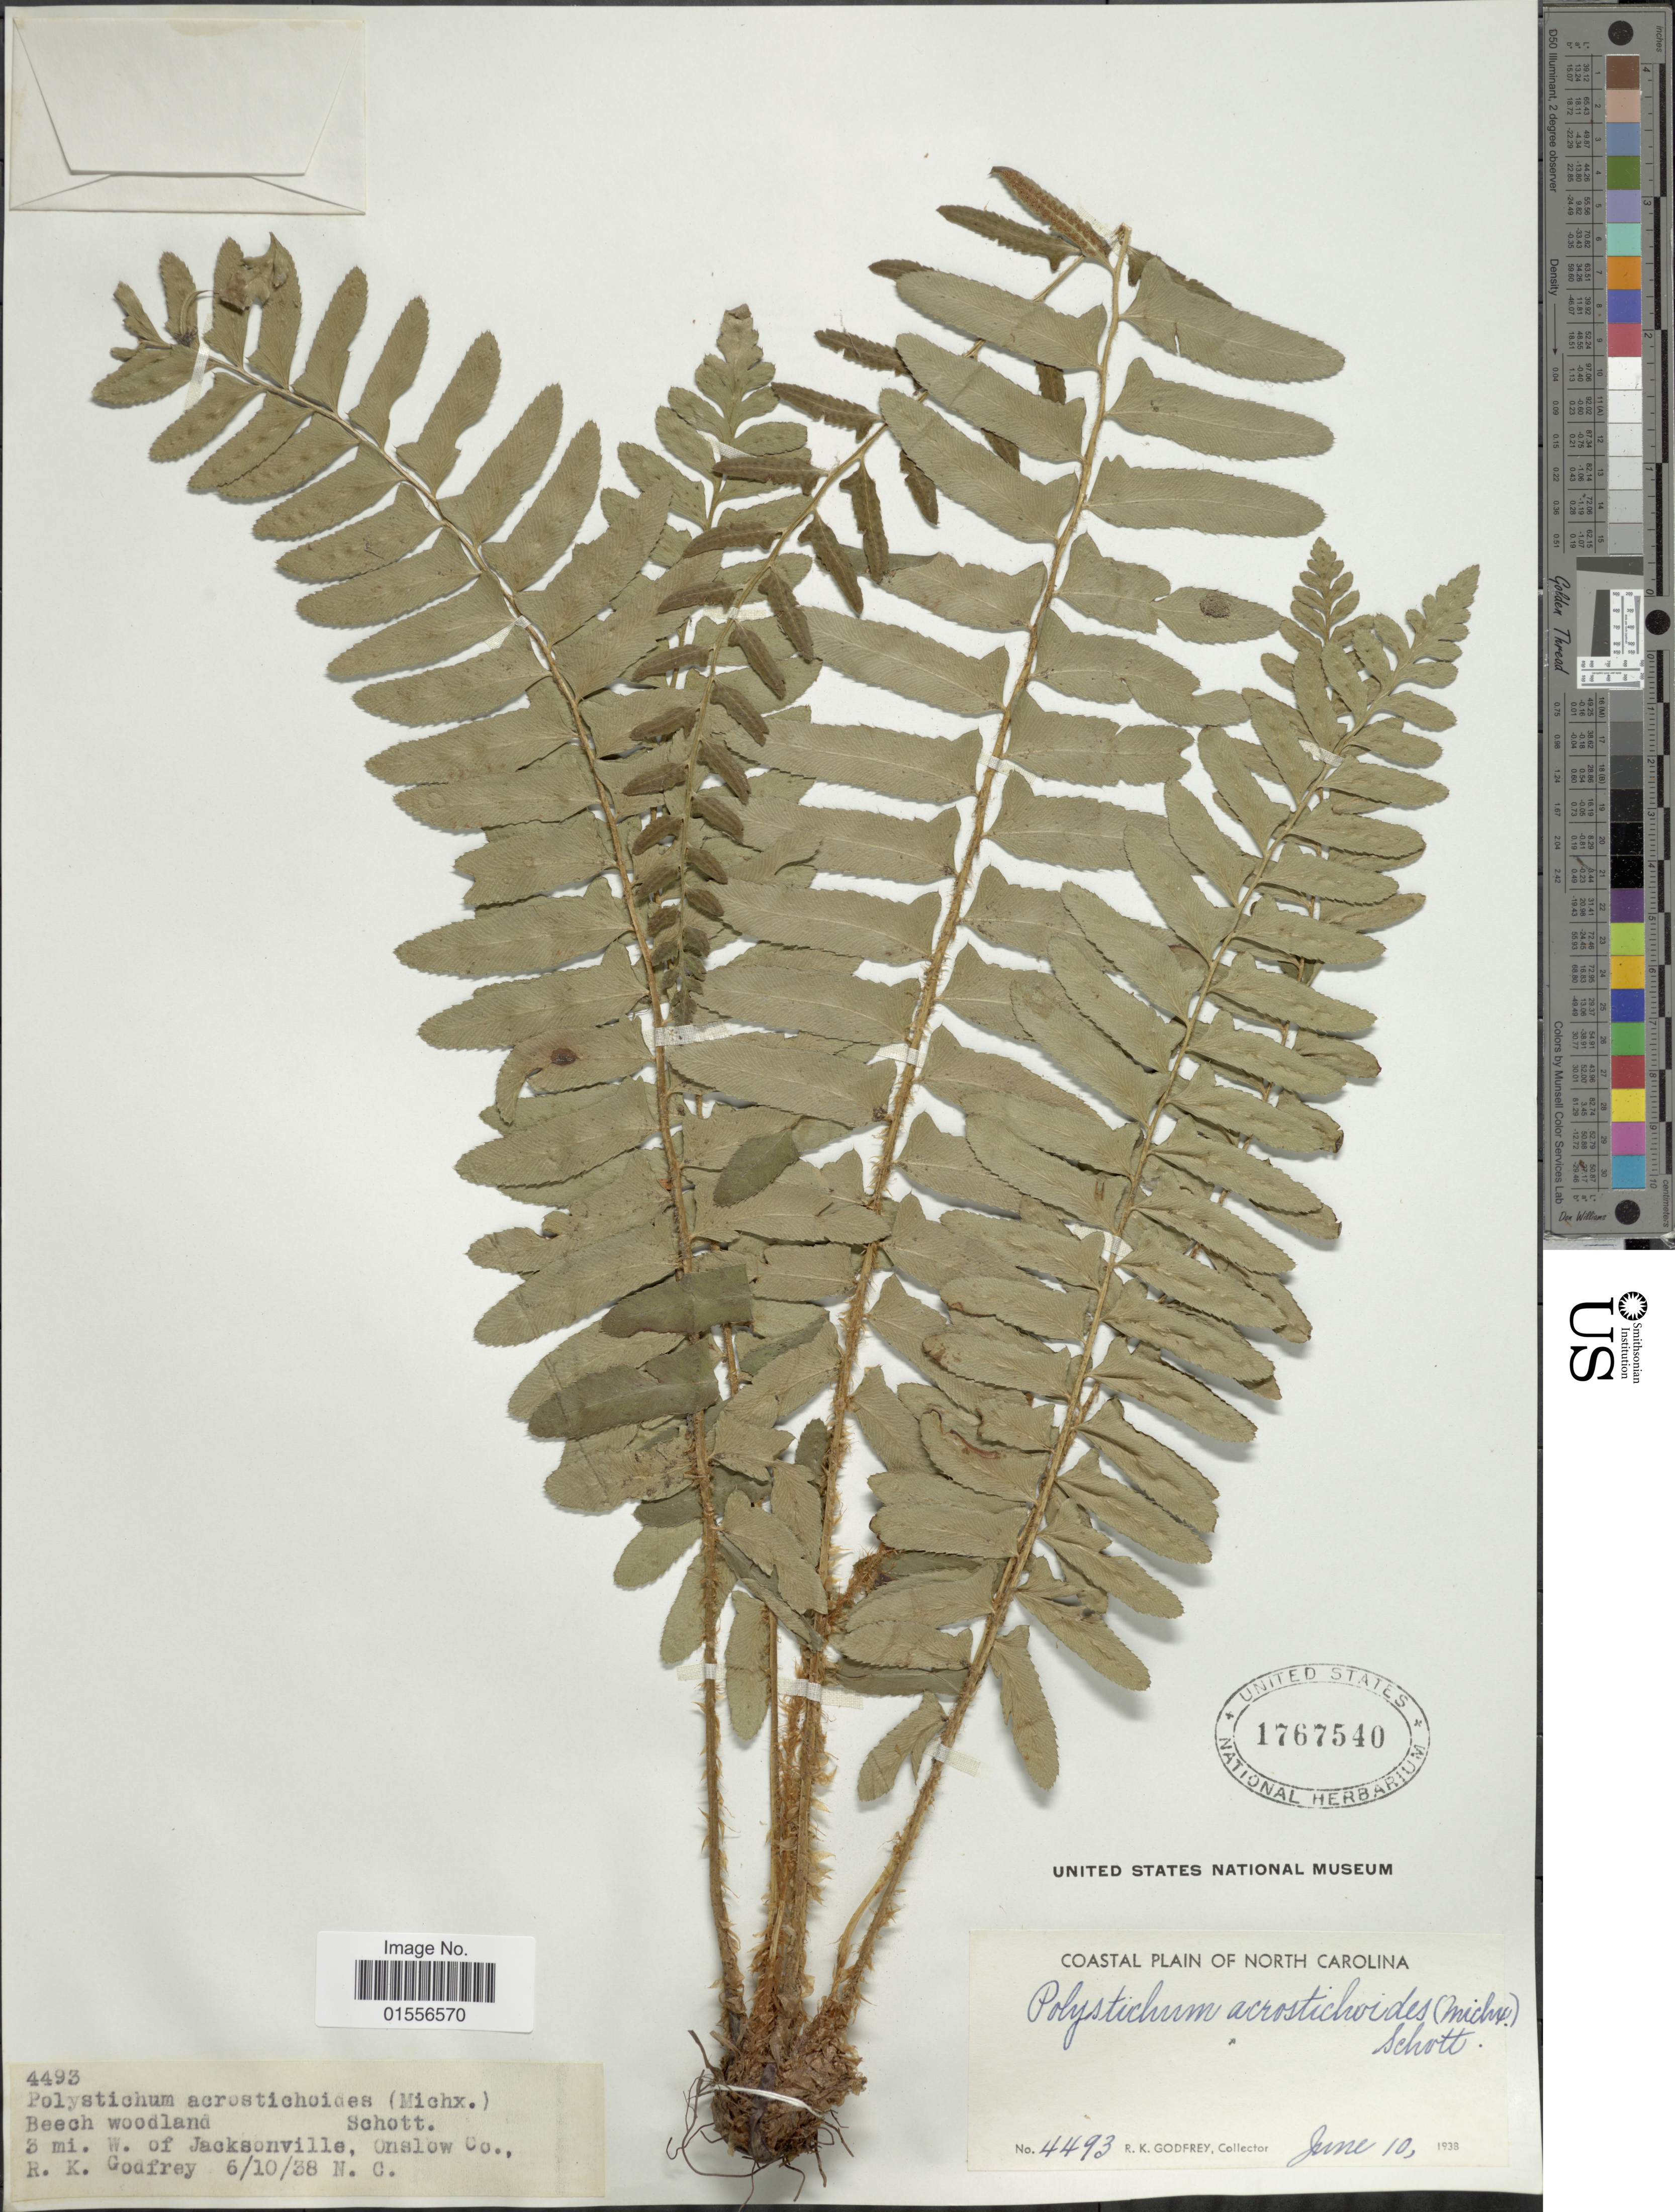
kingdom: Plantae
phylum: Tracheophyta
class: Polypodiopsida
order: Polypodiales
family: Dryopteridaceae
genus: Polystichum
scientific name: Polystichum acrostichoides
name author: (Michx.) Schott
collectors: R. K. Godfrey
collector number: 4493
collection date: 1938-06-10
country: United States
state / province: North Carolina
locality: Beech Woodland, 3 mi. W. of Jacksonville, Onslow Co.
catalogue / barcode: US 1767540